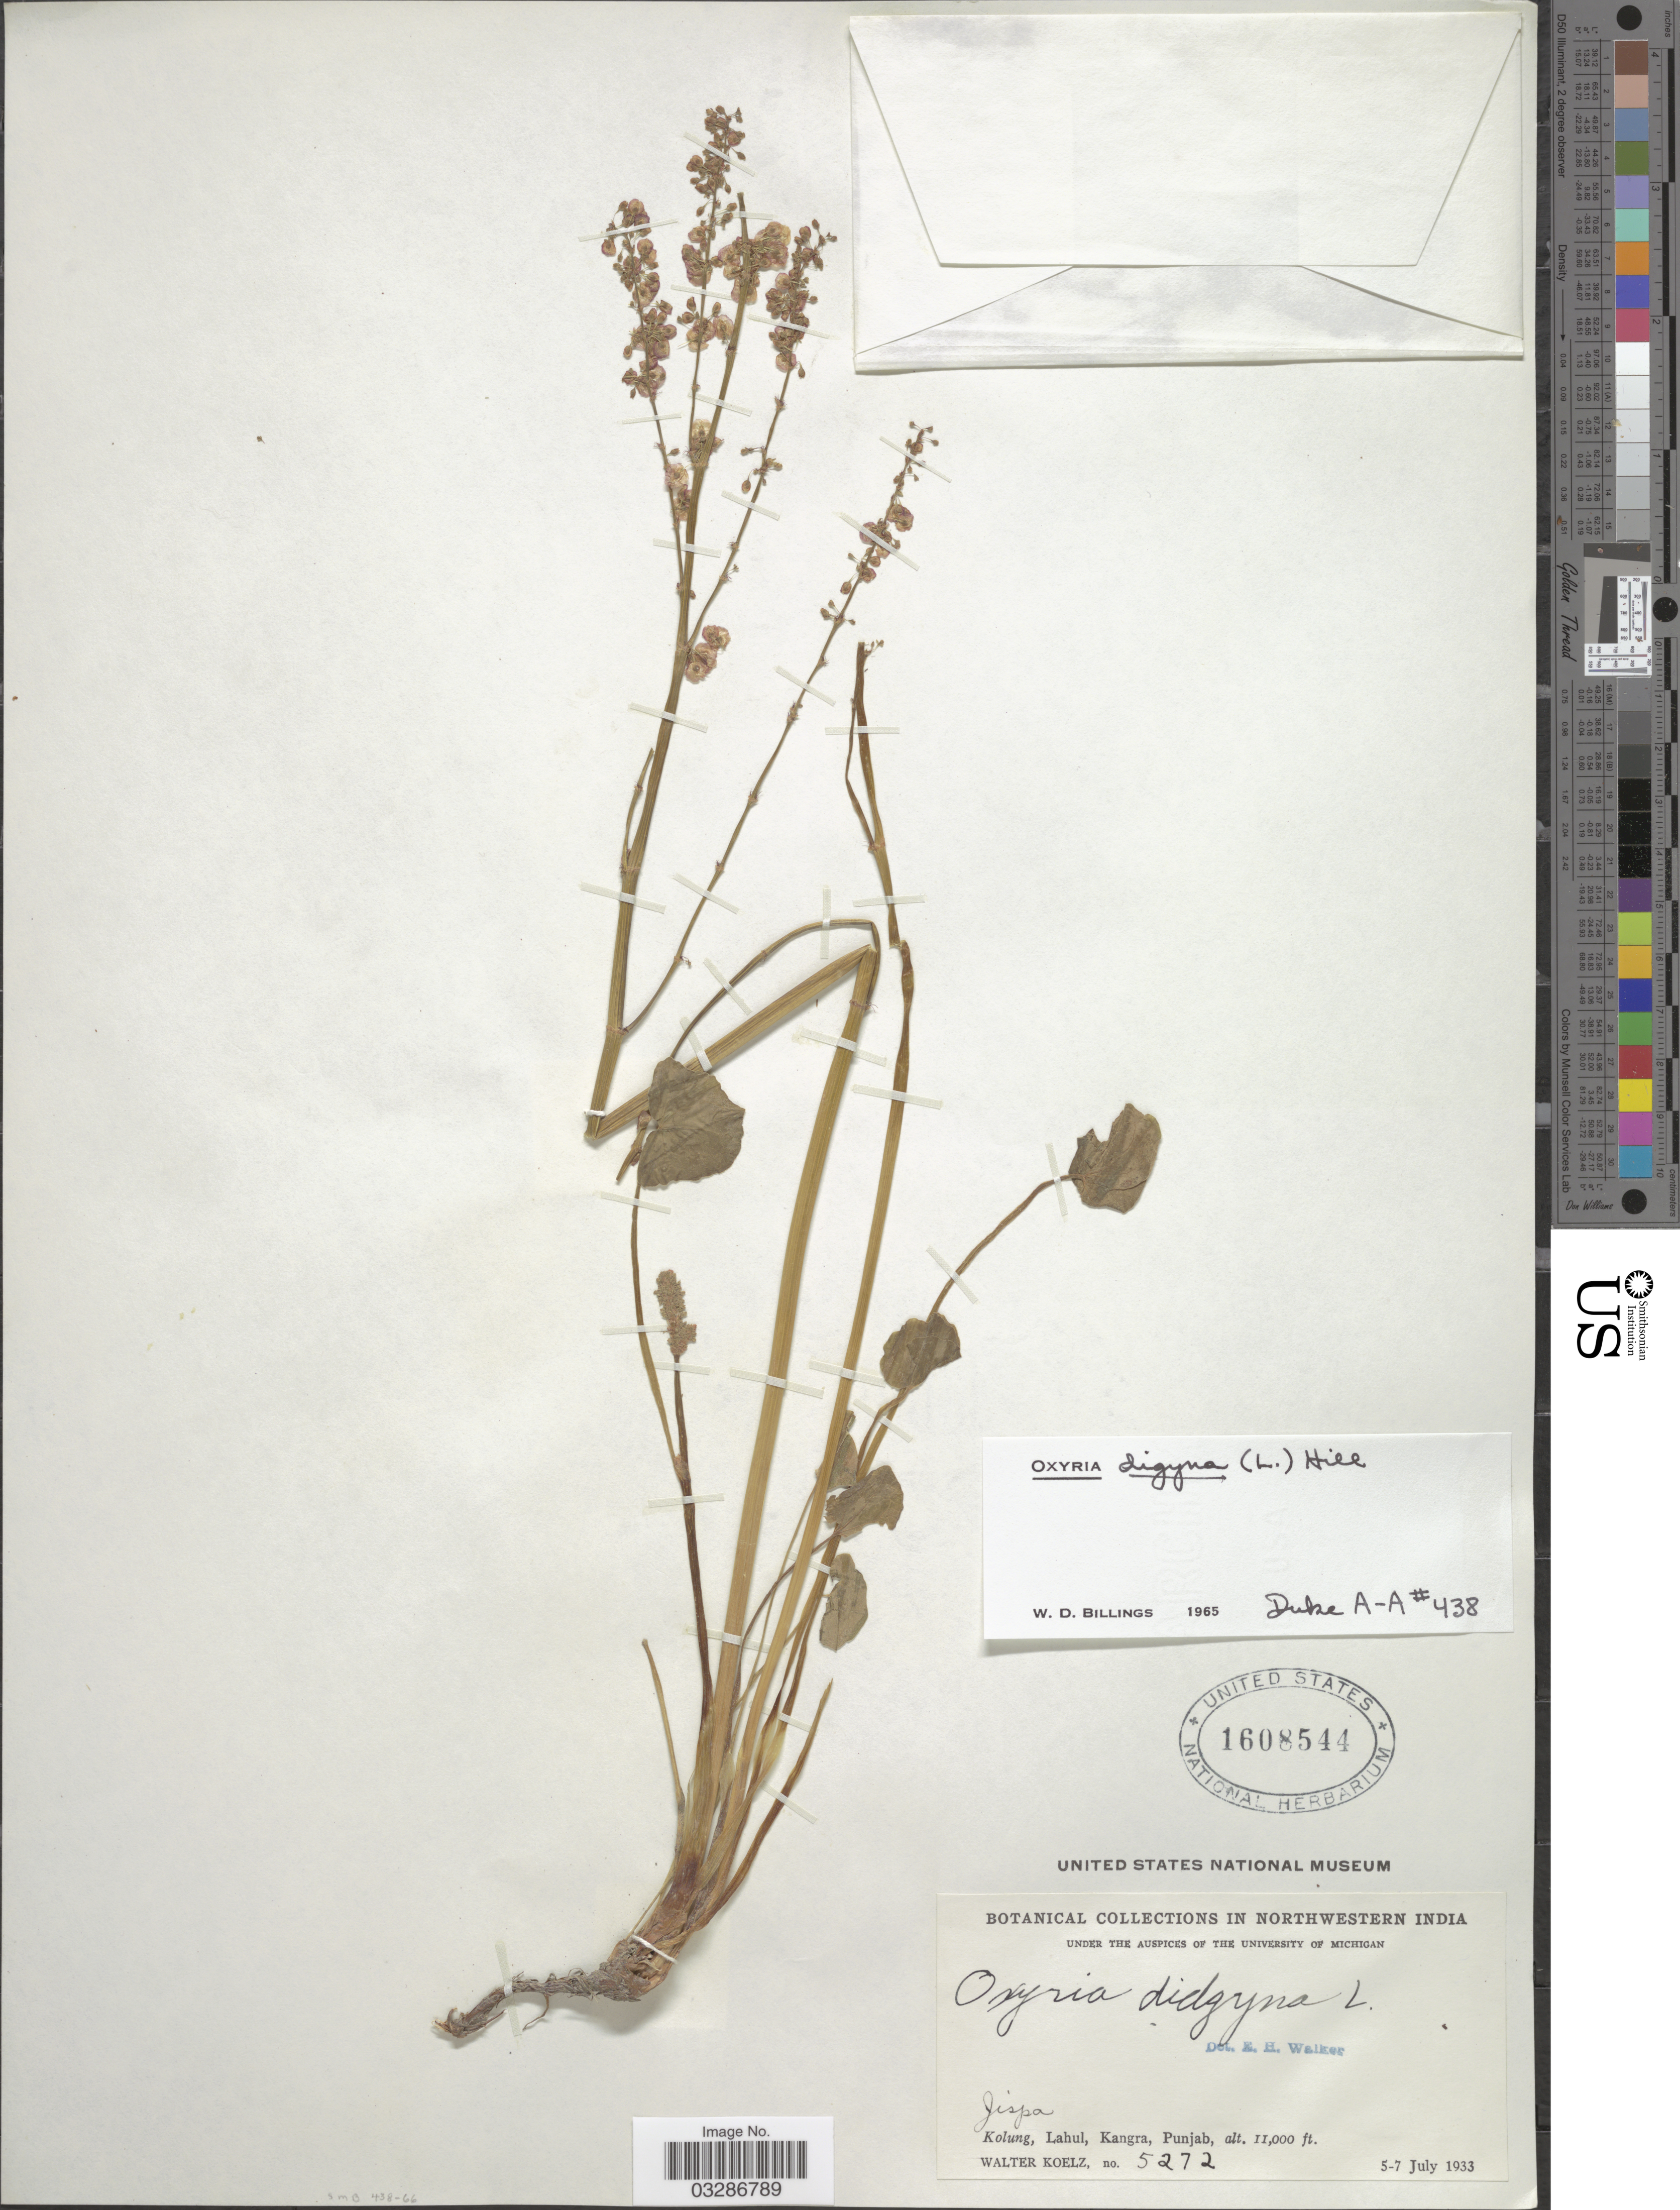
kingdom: Plantae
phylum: Tracheophyta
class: Magnoliopsida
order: Caryophyllales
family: Polygonaceae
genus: Oxyria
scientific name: Oxyria digyna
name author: (L.) Hill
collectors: W. N. Koelz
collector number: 5272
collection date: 1933-07-05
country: India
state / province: Punjab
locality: Northwestern India. Jispa. Kolung, Lahul, Kangra, Punjab.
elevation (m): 3353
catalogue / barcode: US 1608544